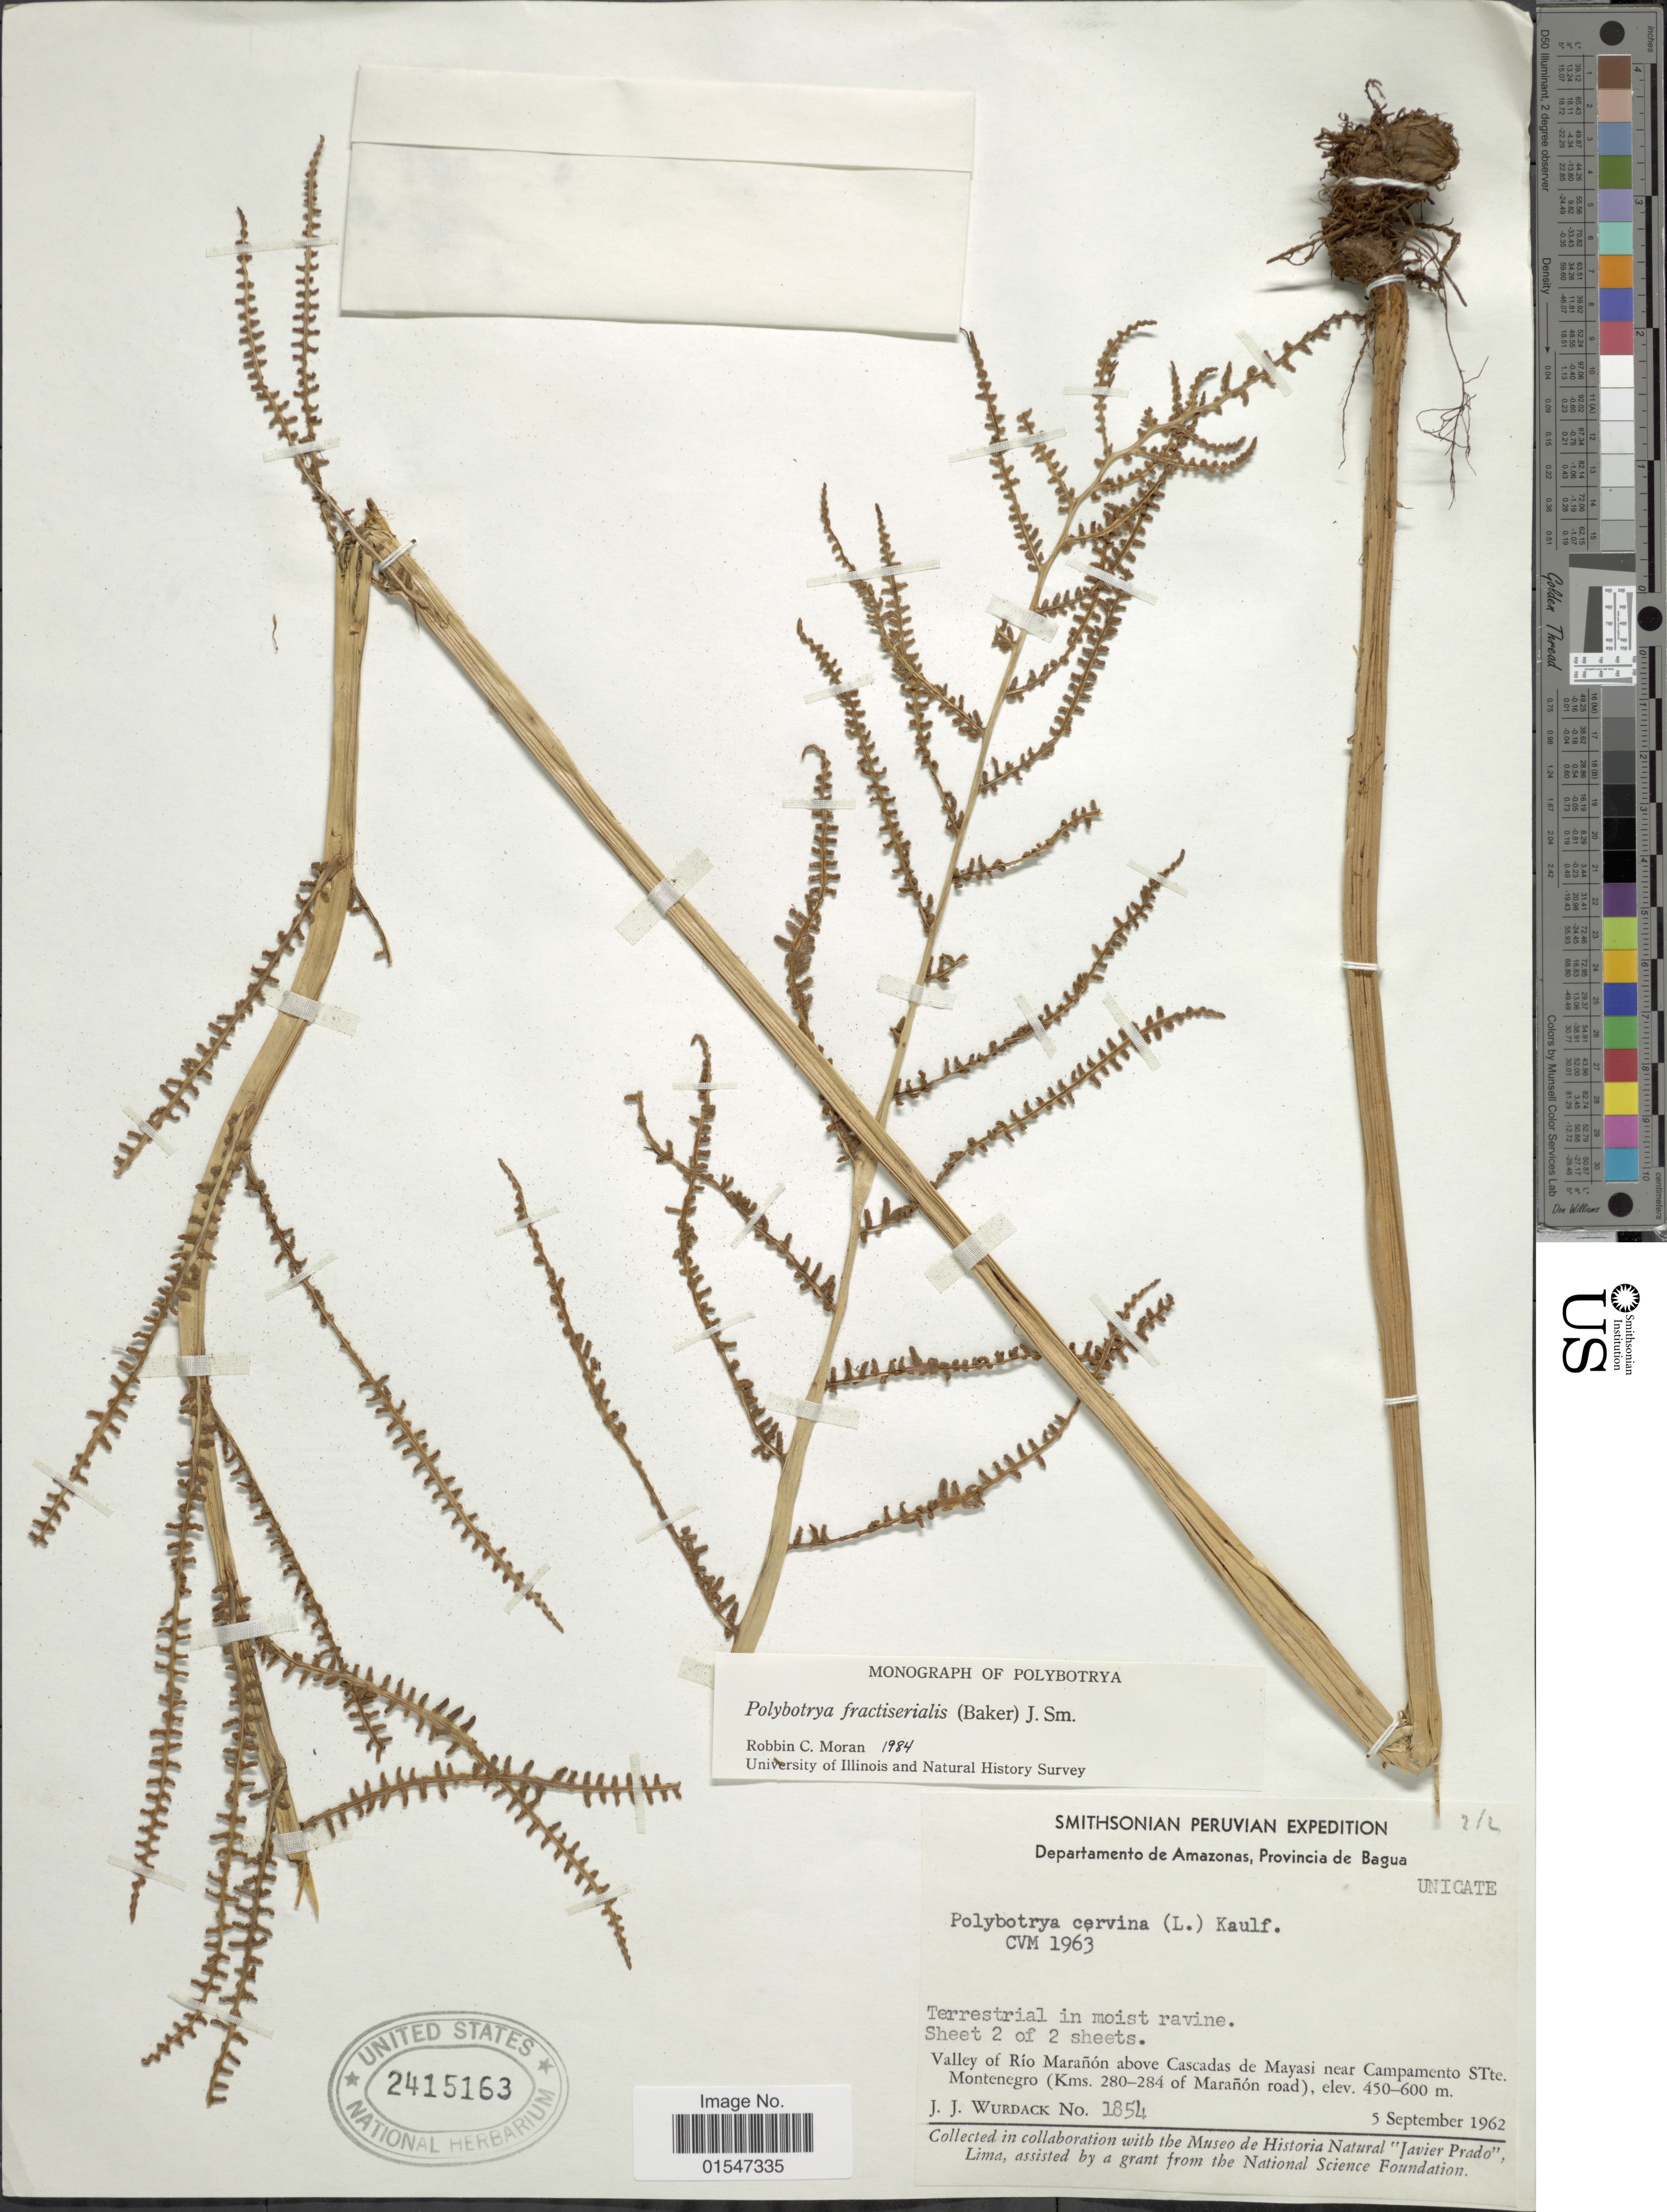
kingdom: Plantae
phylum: Tracheophyta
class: Polypodiopsida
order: Polypodiales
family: Dryopteridaceae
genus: Polybotrya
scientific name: Polybotrya fractiserialis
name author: (Baker) J. Sm.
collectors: J. J. Wurdack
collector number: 1854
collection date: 1962-09-05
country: Peru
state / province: Amazonas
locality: Provincia de Bagua, valley of río Marañón above Cascadas de Mayasi near Campamento STte. Montenegro (Kms. 280-284 of Marañón road)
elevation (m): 450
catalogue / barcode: US 2415163